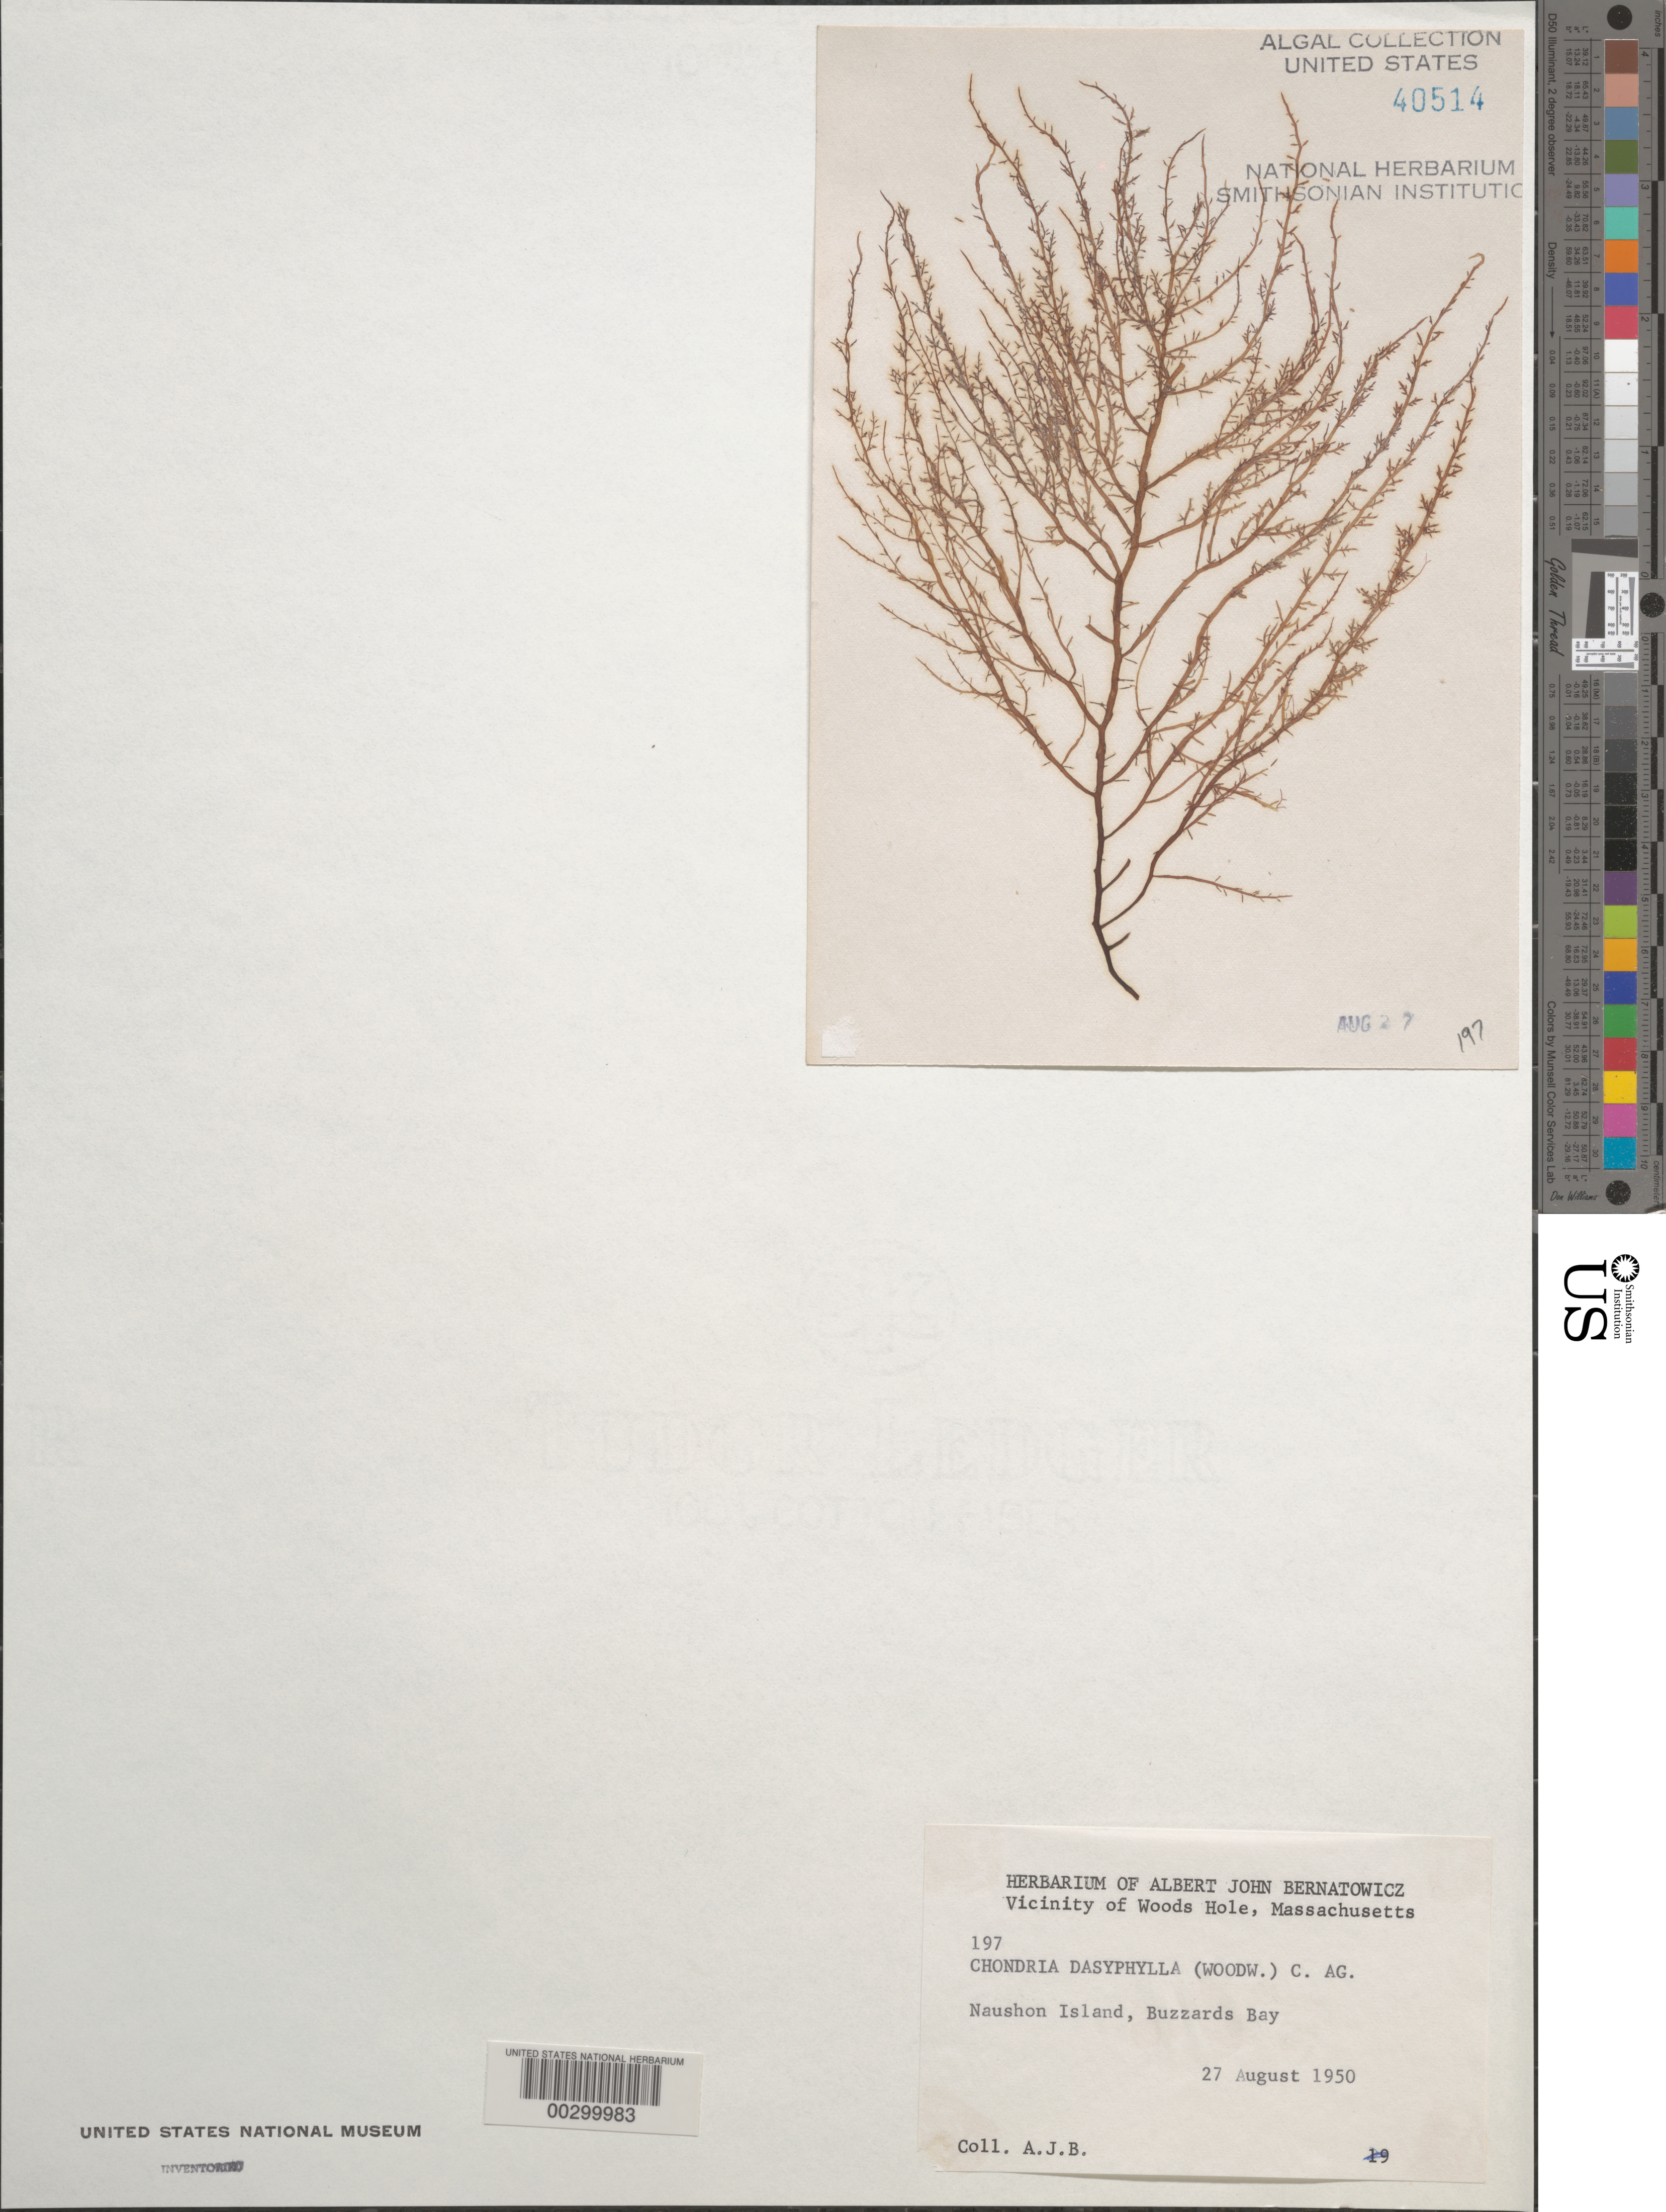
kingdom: Plantae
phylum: Rhodophyta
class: Florideophyceae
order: Ceramiales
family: Rhodomelaceae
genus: Chondria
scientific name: Chondria dasyphylla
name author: (Woodw.) C. Agardh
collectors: A. Bernatowicz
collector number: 197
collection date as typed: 27 Aug 1950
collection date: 1950-08-27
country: United States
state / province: Massachusetts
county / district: Dukes County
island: Naushon Island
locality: Buzzards Bay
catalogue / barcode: US 40514